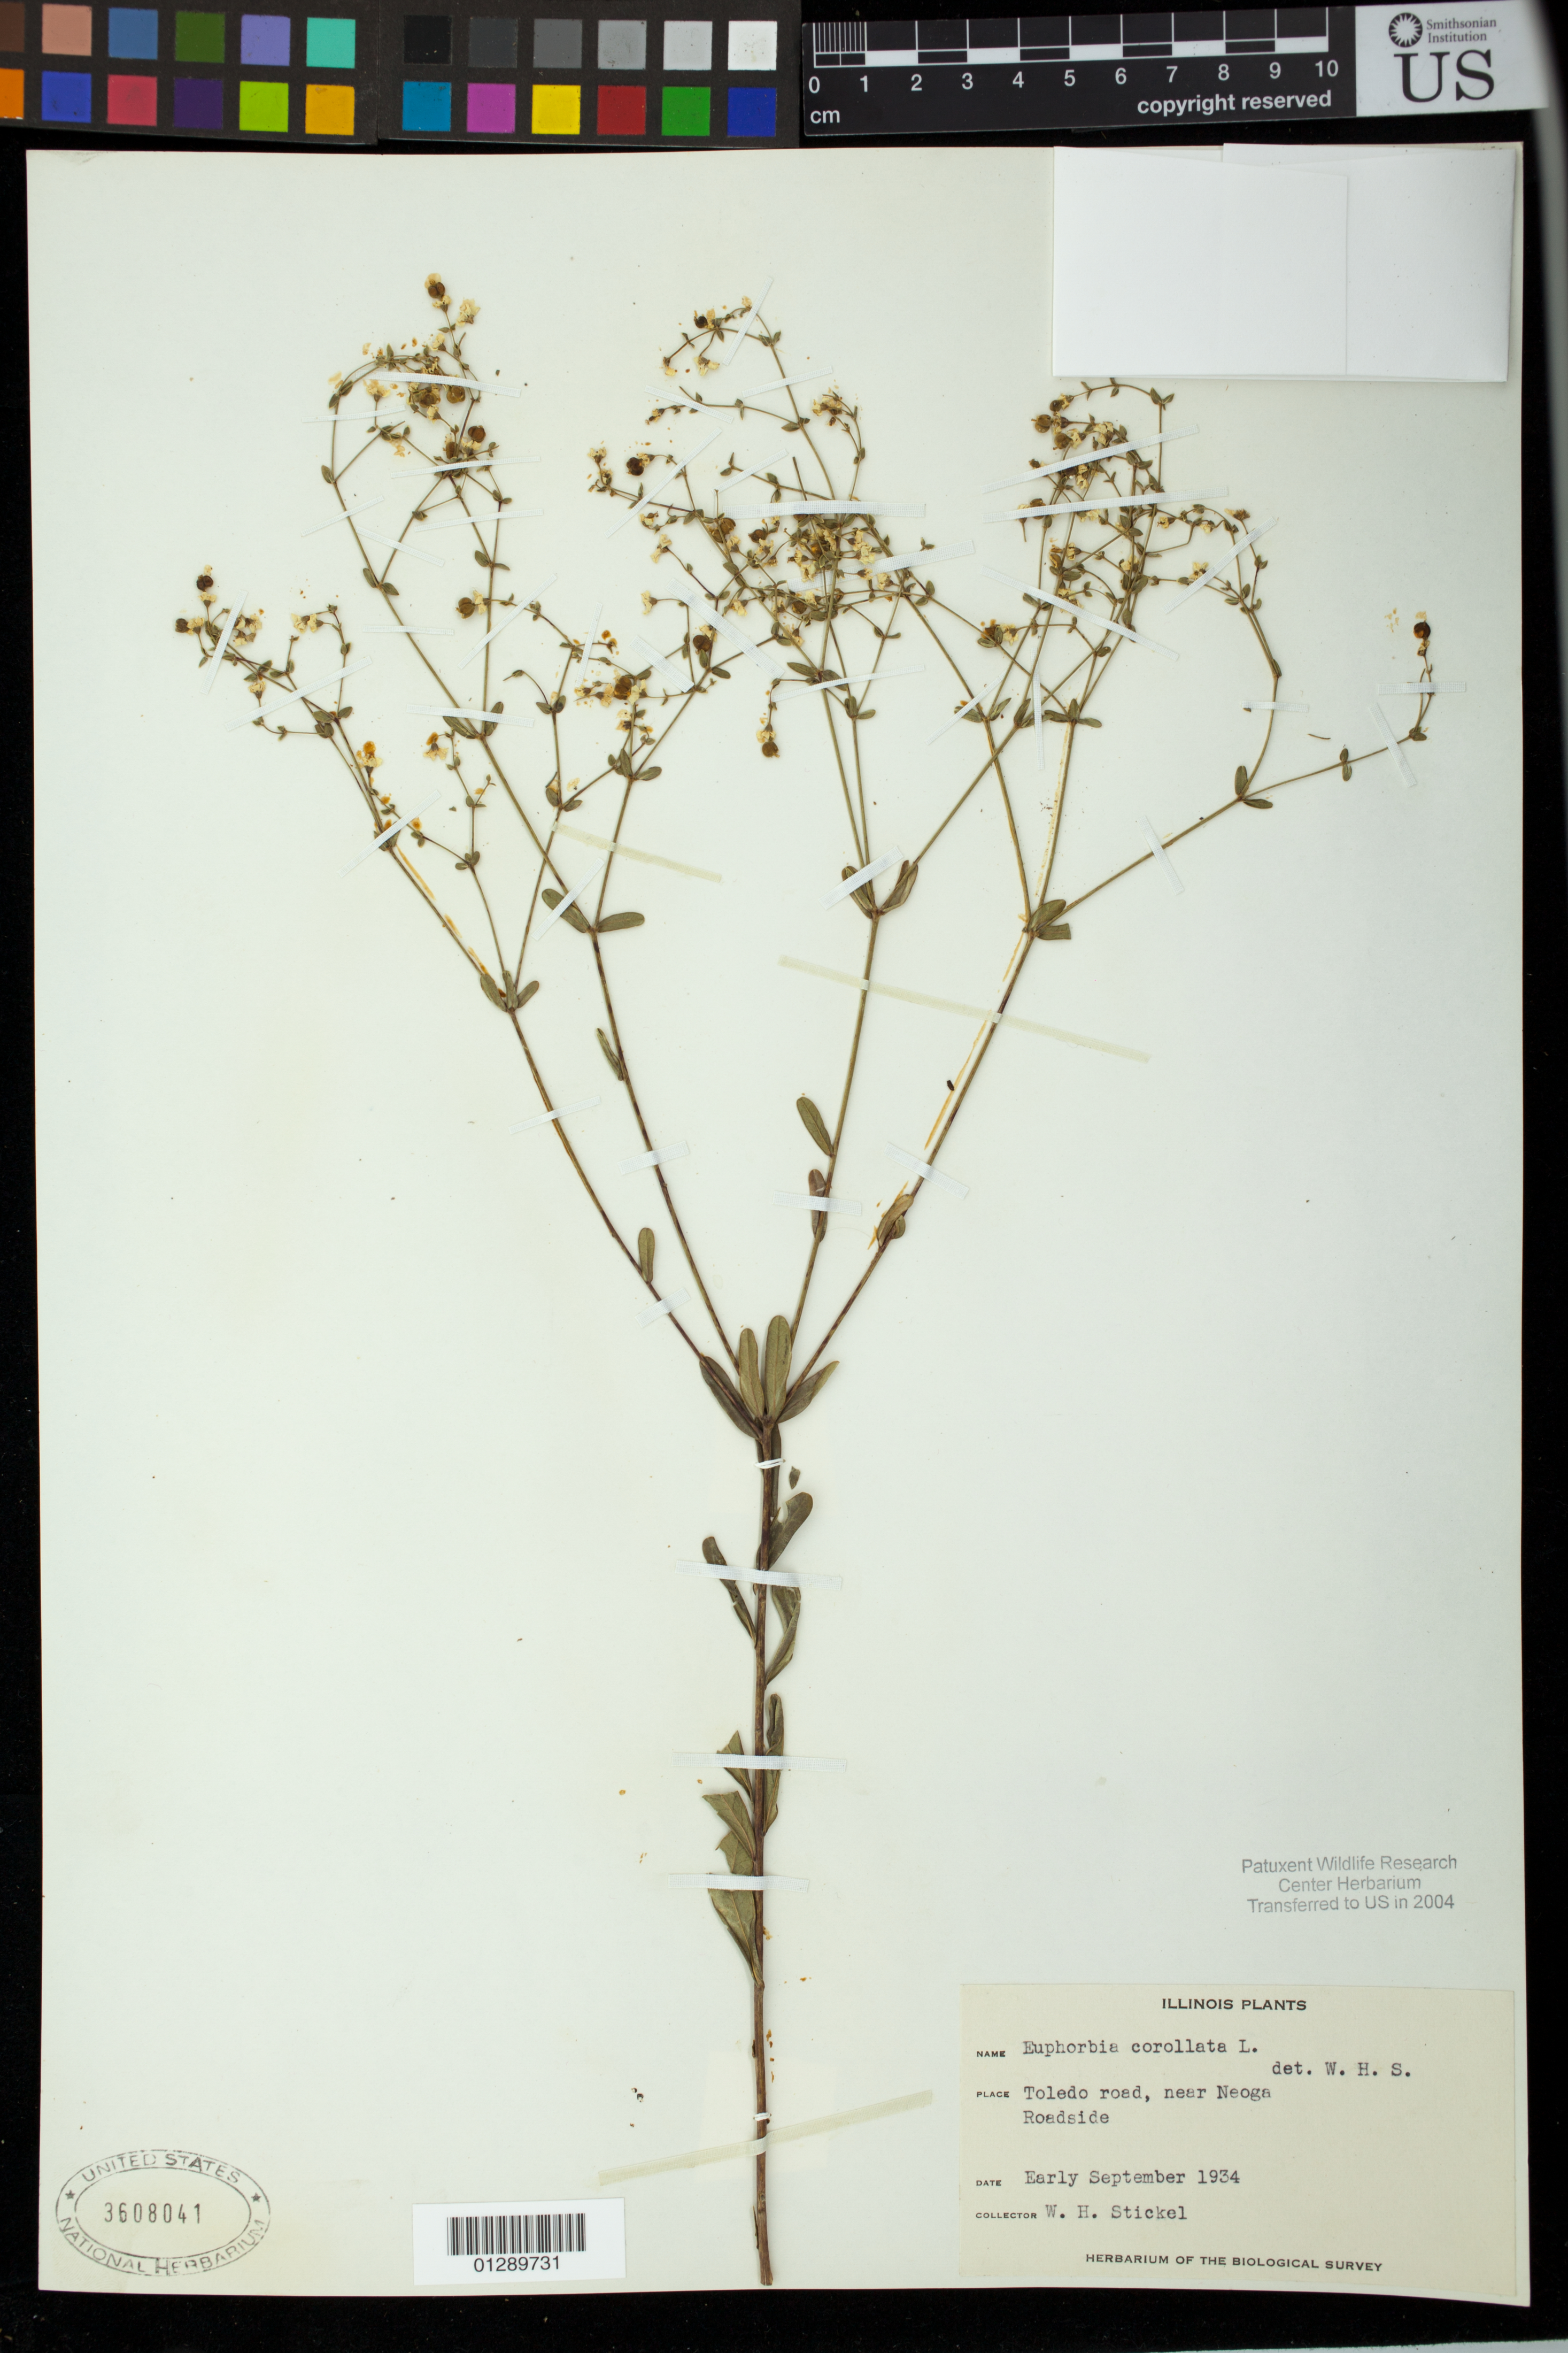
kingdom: Plantae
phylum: Tracheophyta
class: Magnoliopsida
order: Malpighiales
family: Euphorbiaceae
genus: Euphorbia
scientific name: Euphorbia corollata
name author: L.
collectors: W. Stickel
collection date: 1934-09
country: United States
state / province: Illinois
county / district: Cumberland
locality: Toledo road, near Neoga. Roadside.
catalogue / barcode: US 3608041